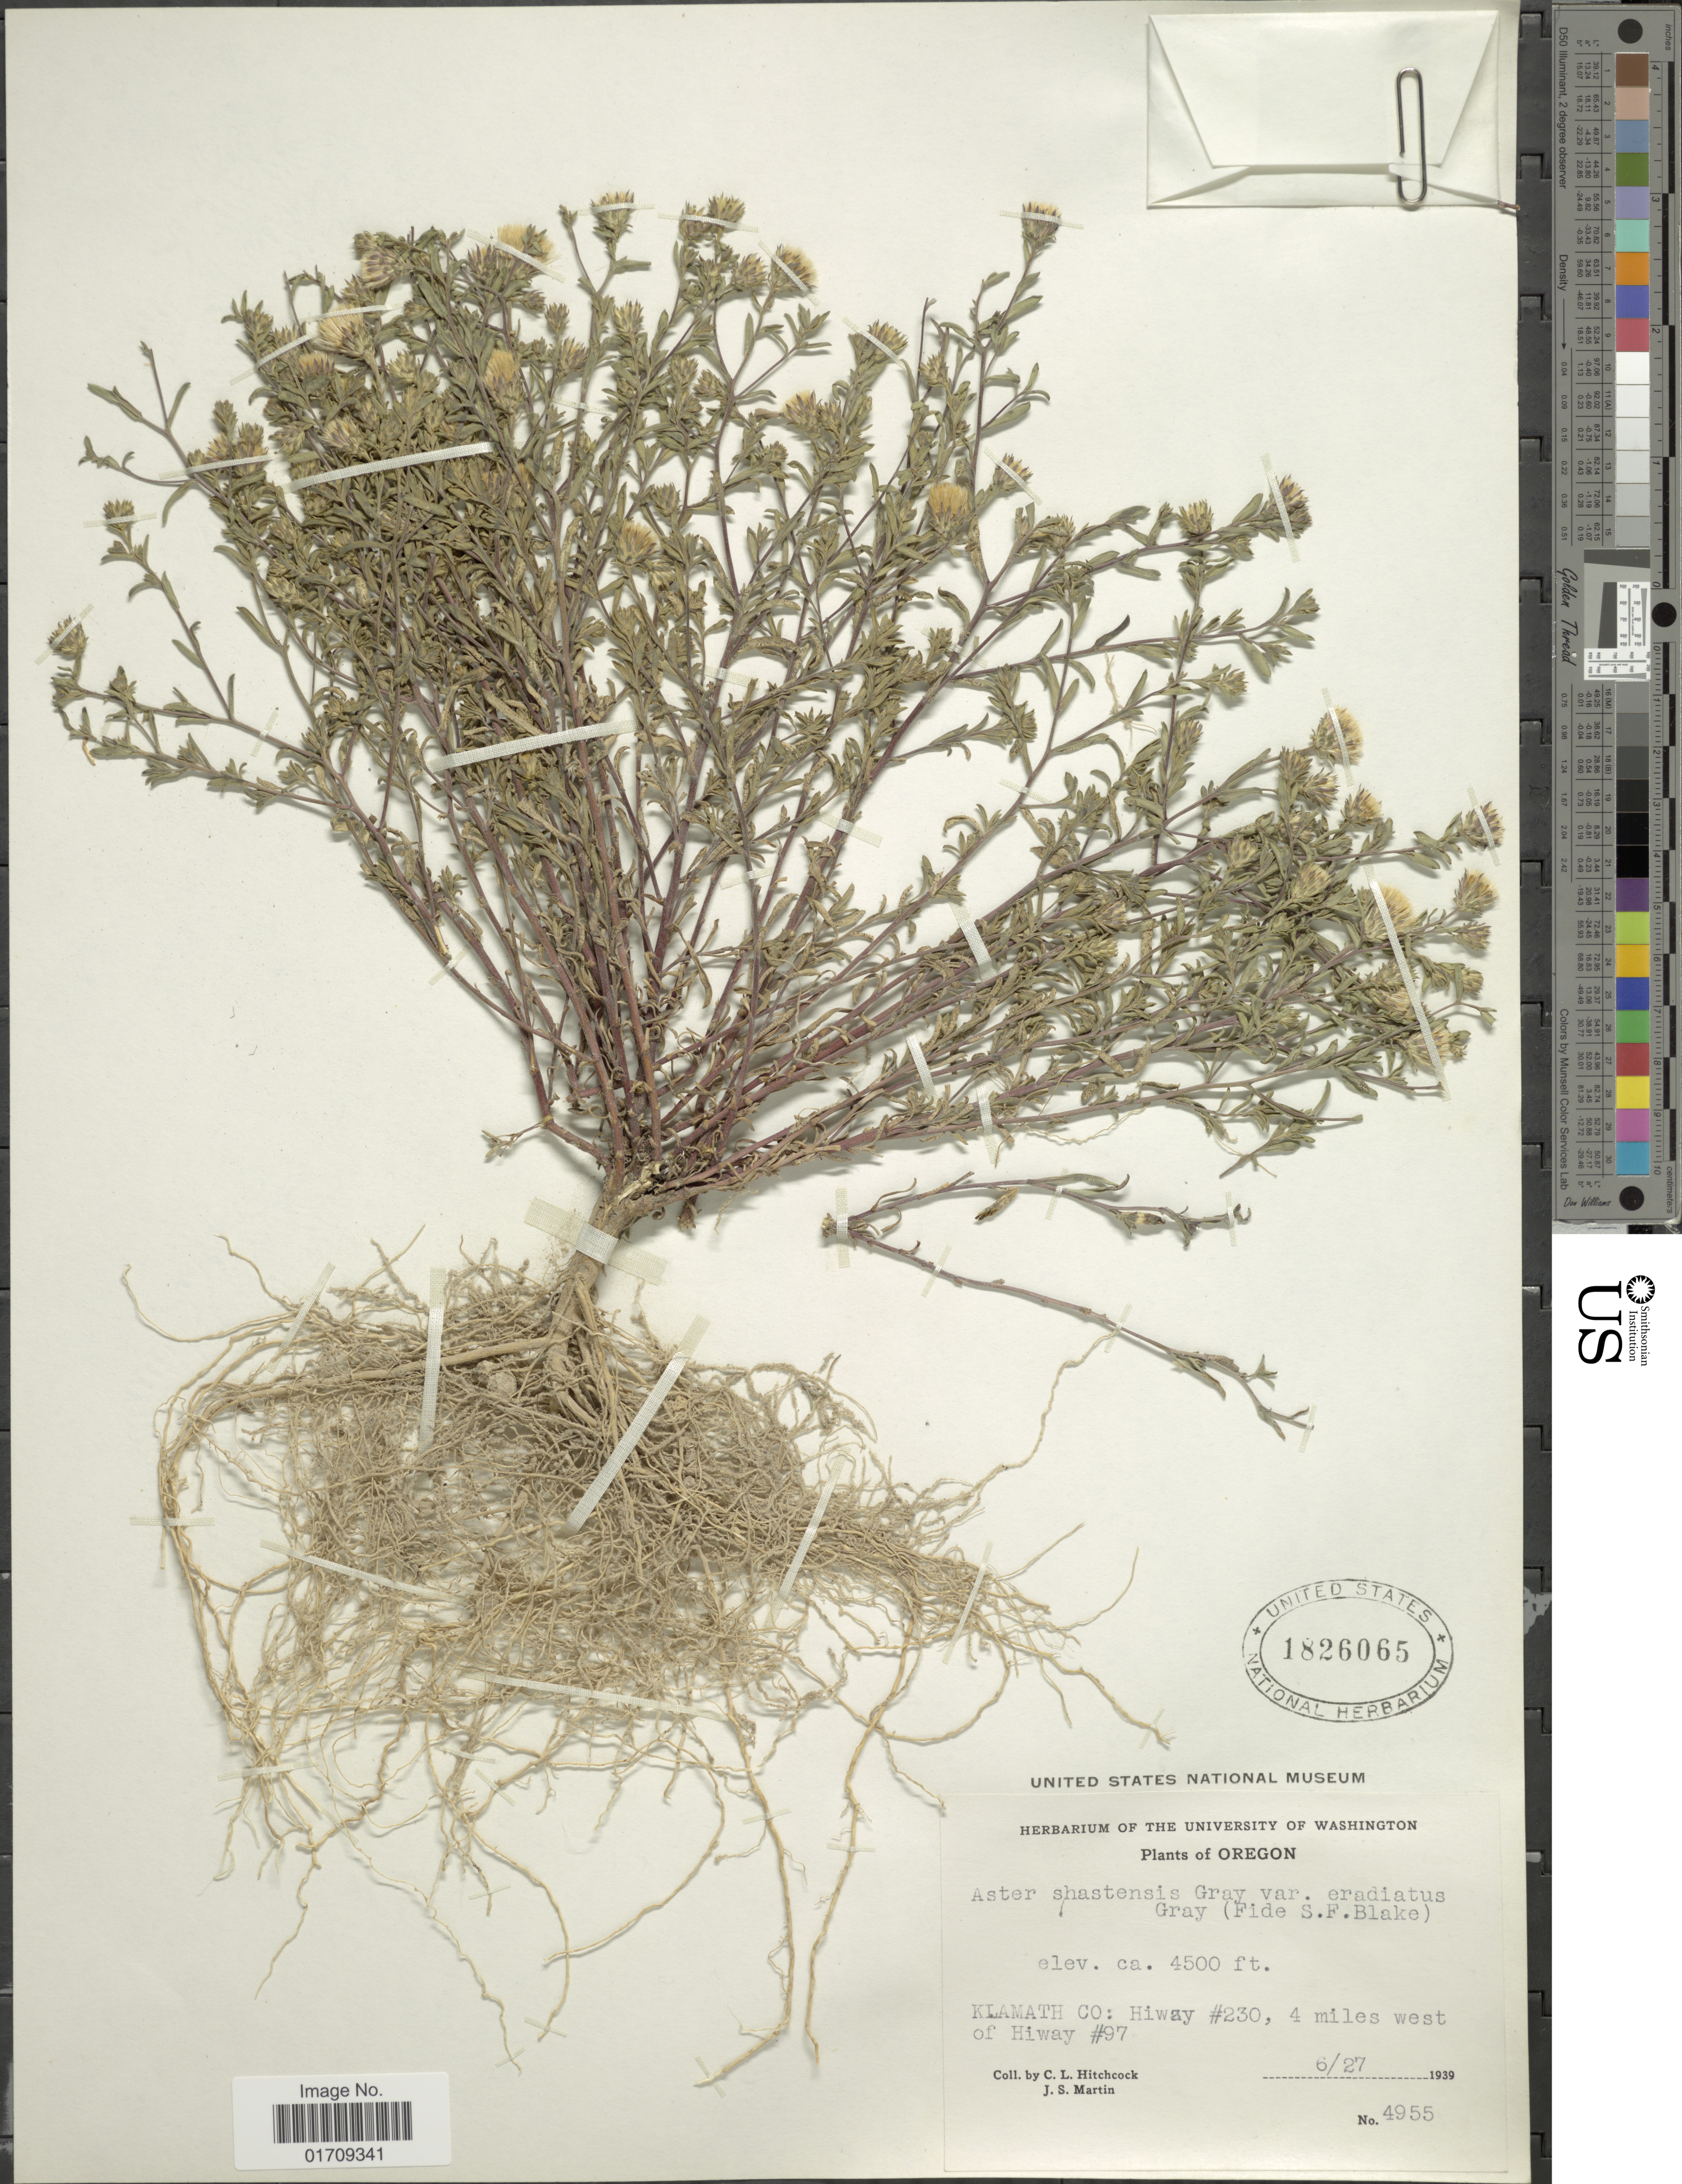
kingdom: Plantae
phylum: Tracheophyta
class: Magnoliopsida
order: Asterales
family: Asteraceae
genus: Machaeranthera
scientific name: Machaeranthera shastensis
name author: A. Gray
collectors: C. L. Hitchcock & J. S. Martin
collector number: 4955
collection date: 1939-06-27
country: United States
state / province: Oregon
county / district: Klamath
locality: Klamath Co., Hiway #230, 4 miles west of Hiway #97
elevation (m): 1372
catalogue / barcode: US 1826065